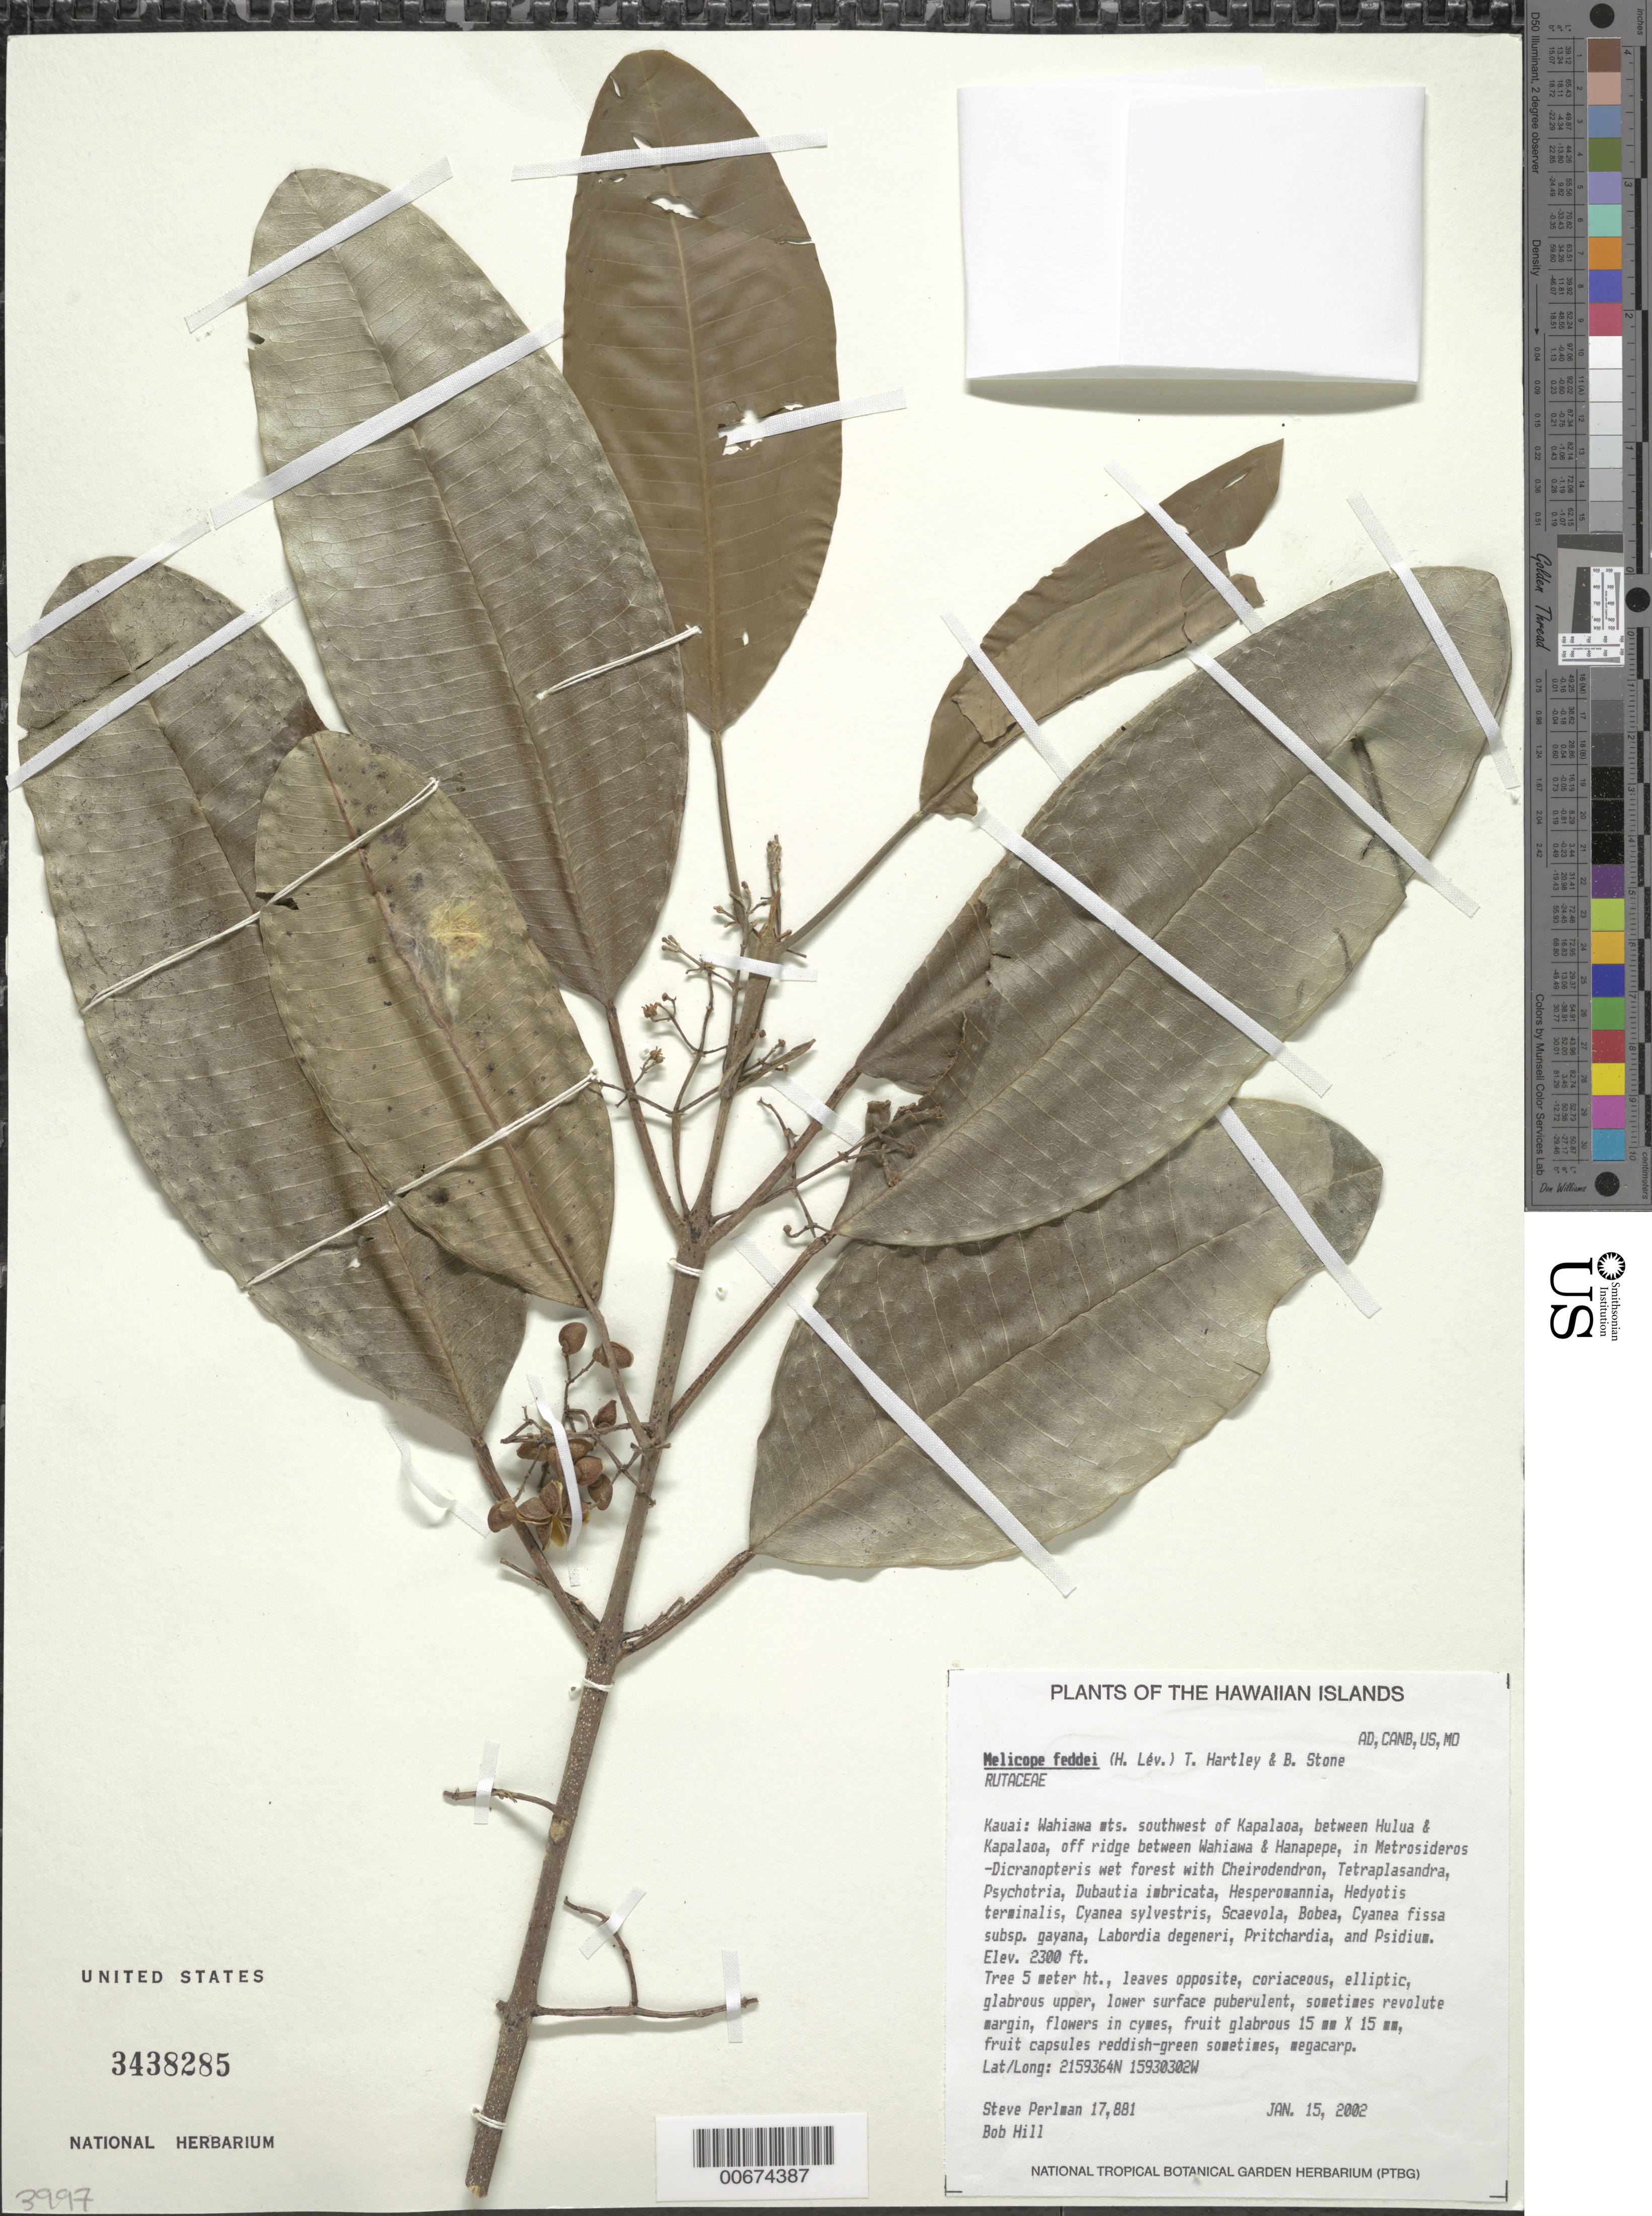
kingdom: Plantae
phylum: Tracheophyta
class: Magnoliopsida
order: Sapindales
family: Rutaceae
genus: Melicope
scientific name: Melicope feddei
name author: (H. Lév.) T.G. Hartley & B.C. Stone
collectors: S. P. Perlman & B. Hill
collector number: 17881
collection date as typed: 15 Jan 2002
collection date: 2002-01-15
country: United States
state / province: Hawaii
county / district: Kaui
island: Kaua'i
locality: Wahiawa mts., southwest of Kapalaoa, between Hulua & Kapalaoa, off ridge between Wahiawa & Hanapepe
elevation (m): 701.4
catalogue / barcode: US 3438285